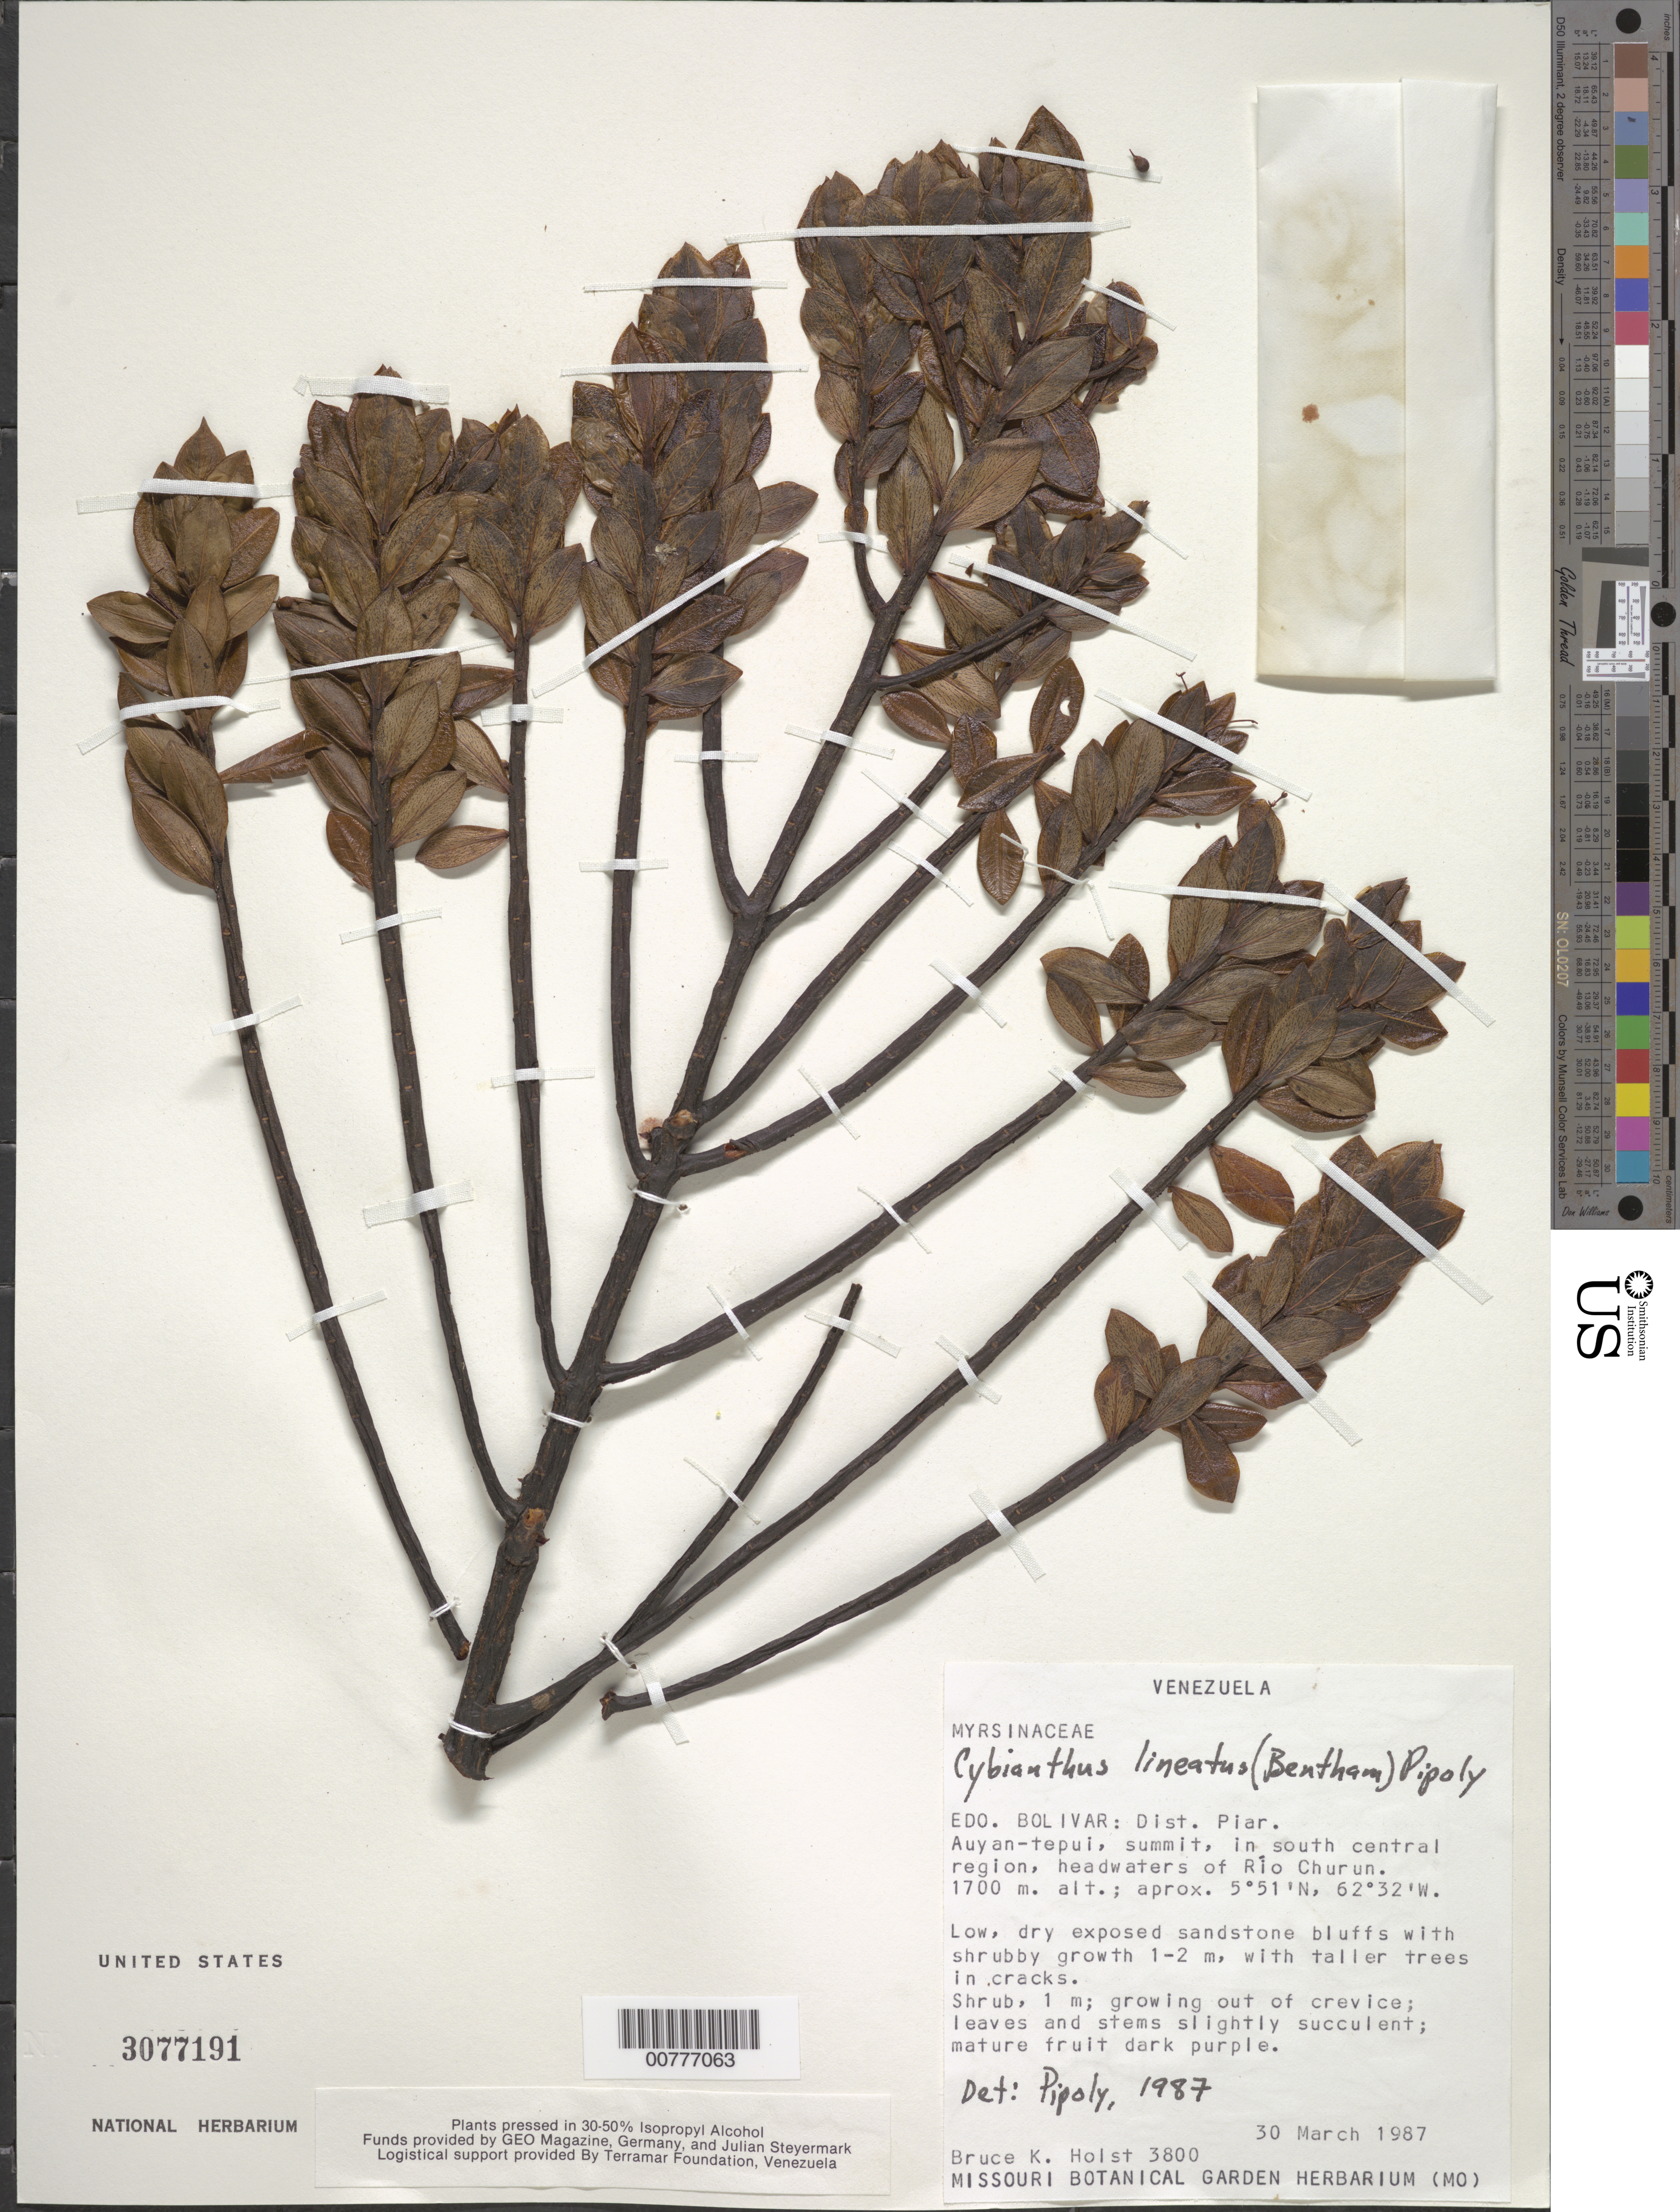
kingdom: Plantae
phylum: Tracheophyta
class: Magnoliopsida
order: Ericales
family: Primulaceae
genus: Cybianthus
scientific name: Cybianthus lineatus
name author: (Benth.) Pipoly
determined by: Pipoly, J. J., III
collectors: B. Holst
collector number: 3800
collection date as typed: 30-Mar-87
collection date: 1987-03-30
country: Venezuela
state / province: Bolívar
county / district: Piar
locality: Auyan-tepuí, summit, south-central region, headwaters of Río Churún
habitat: Low, dry, exposed sandstone bluffs with shrubby growth 1-2 m, with taller trees in cracks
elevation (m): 1700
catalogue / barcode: US 3077191